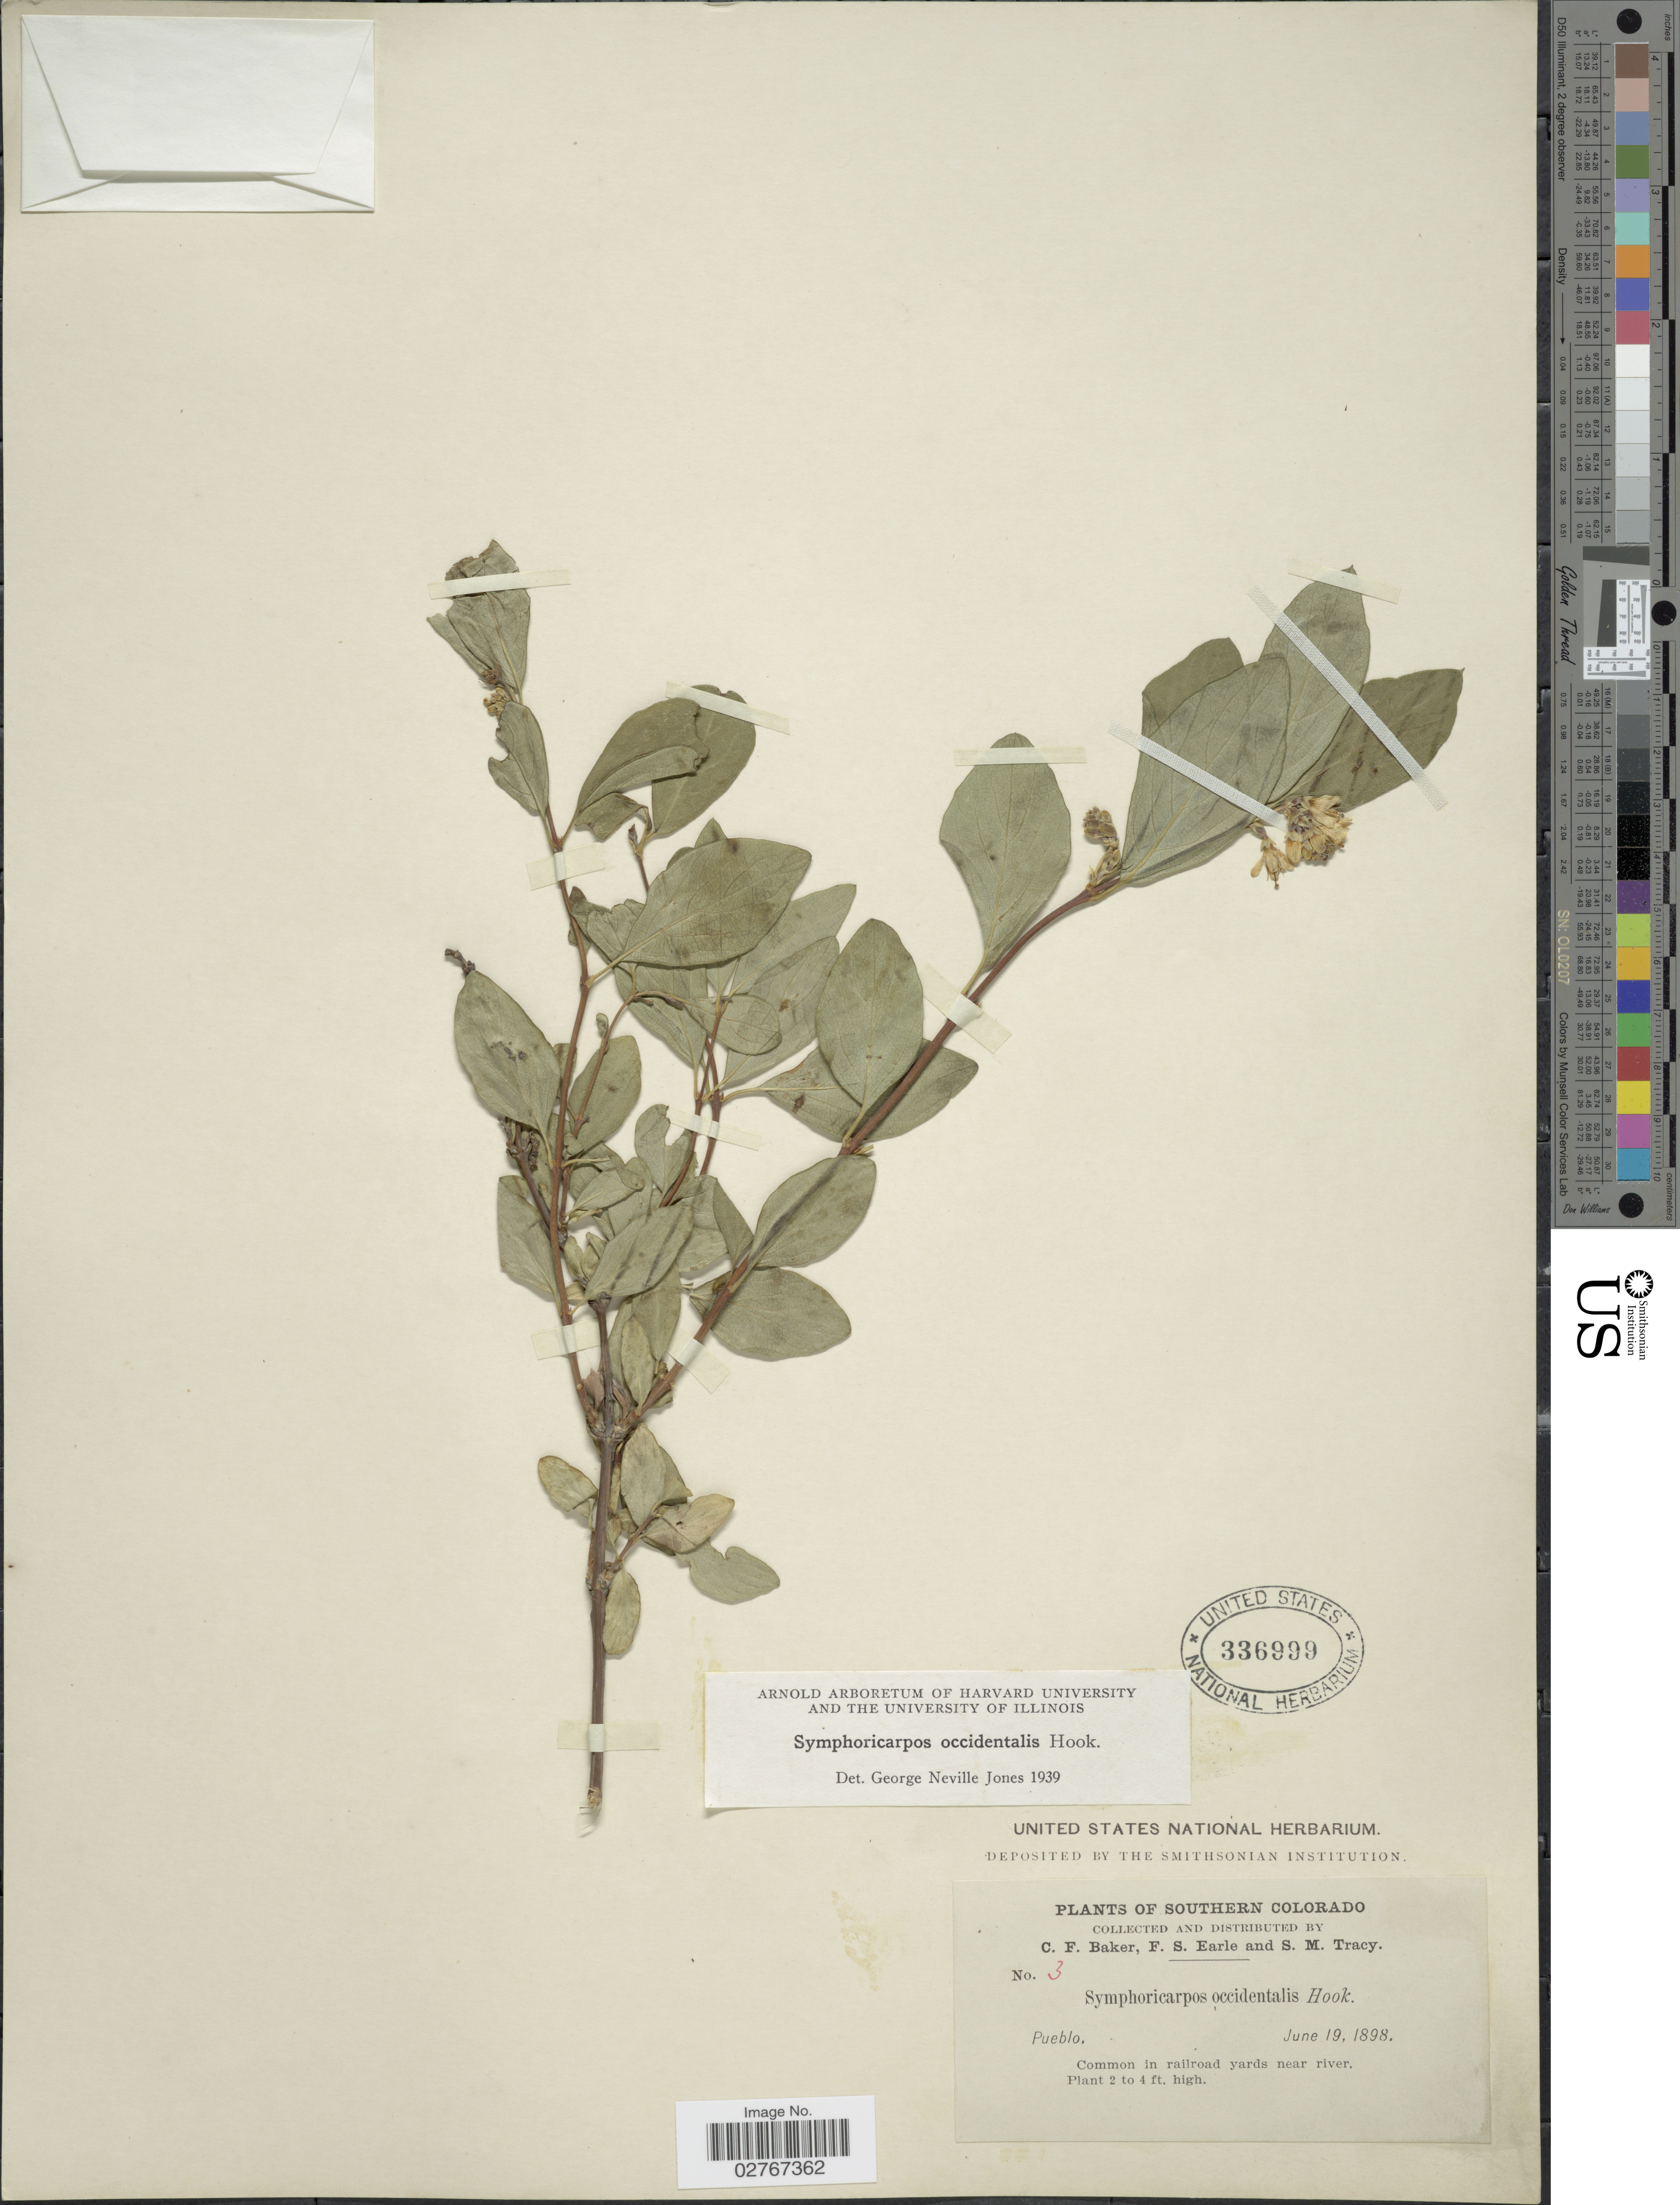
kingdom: Plantae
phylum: Tracheophyta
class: Magnoliopsida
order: Dipsacales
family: Caprifoliaceae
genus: Symphoricarpos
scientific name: Symphoricarpos occidentalis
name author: (R. Br.) Hook.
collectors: C. F. Baker, F. S. Earle & S. M. Tracy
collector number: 3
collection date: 1898-06-19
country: United States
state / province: Colorado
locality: Southern Colorado. Pueblo, Common in railroad yards near river.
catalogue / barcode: US 336999